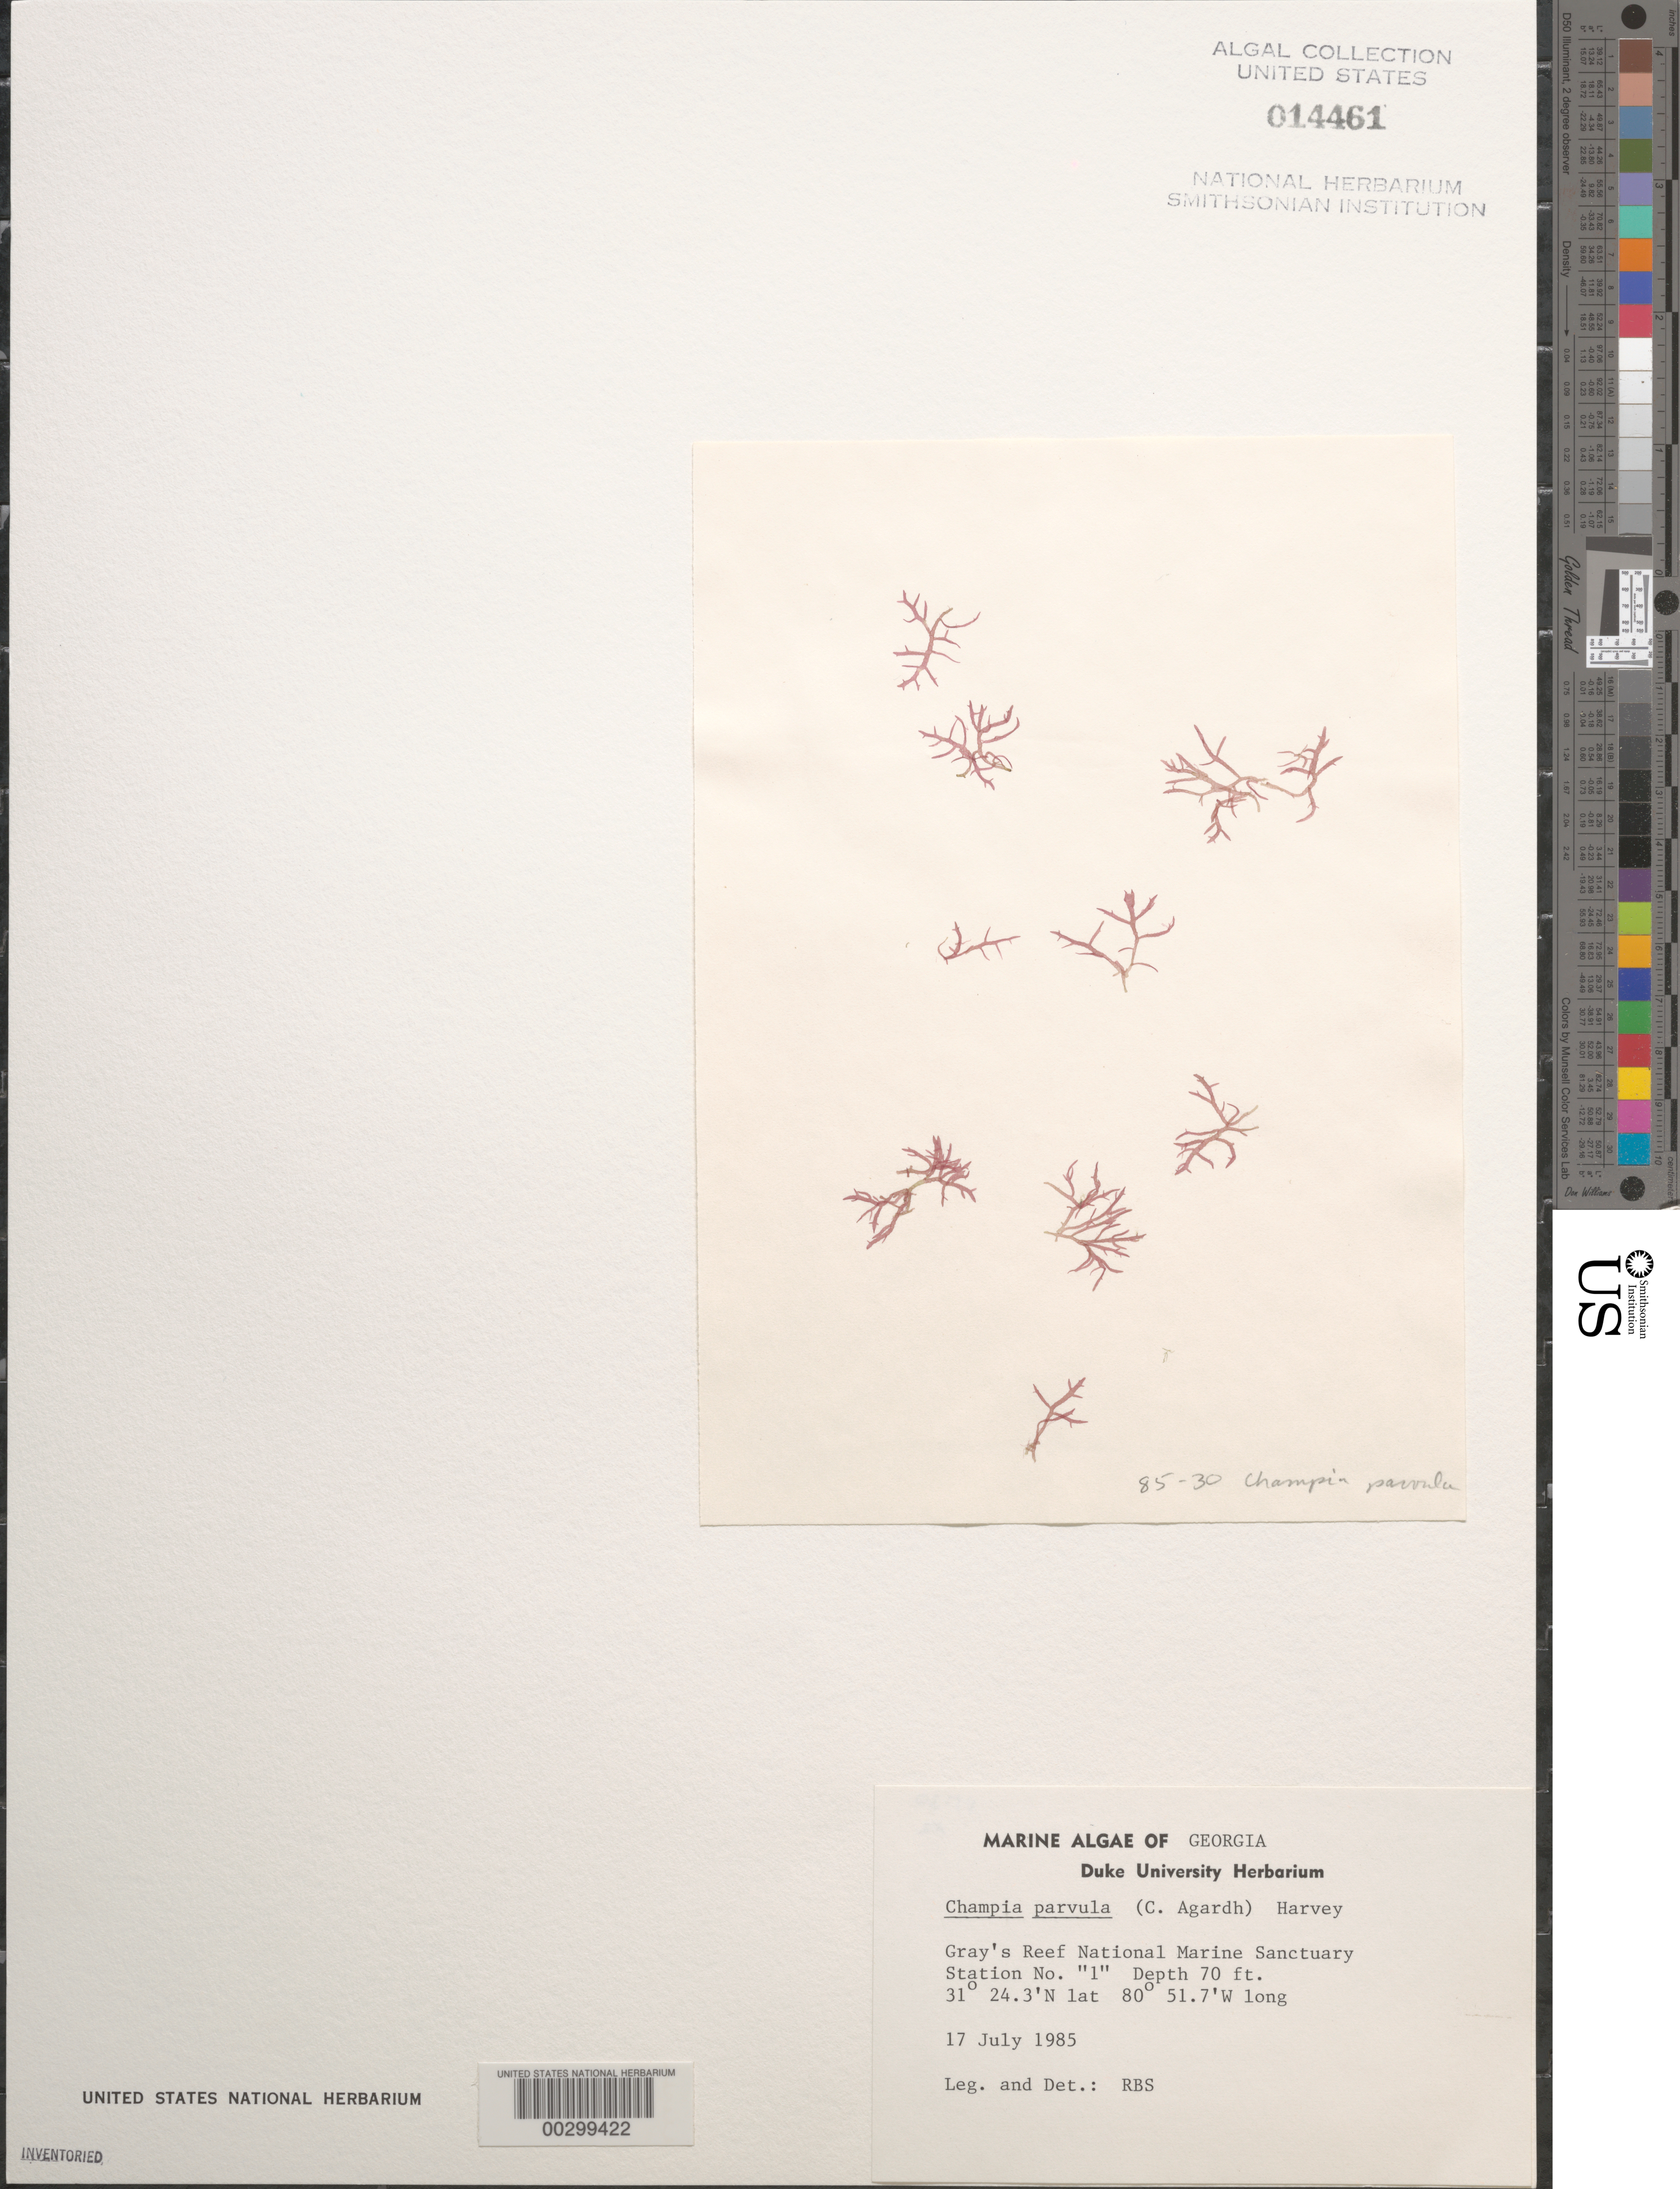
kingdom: Plantae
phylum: Rhodophyta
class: Florideophyceae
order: Rhodymeniales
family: Champiaceae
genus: Champia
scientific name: Champia parvula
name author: (C. Agardh) Harv.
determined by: Searles, R. B.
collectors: R. Searles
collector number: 85-30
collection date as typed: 17 Jul 1985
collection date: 1985-07-17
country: United States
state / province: Georgia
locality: Gray's Reef National Marine Sanctuary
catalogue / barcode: US 14461